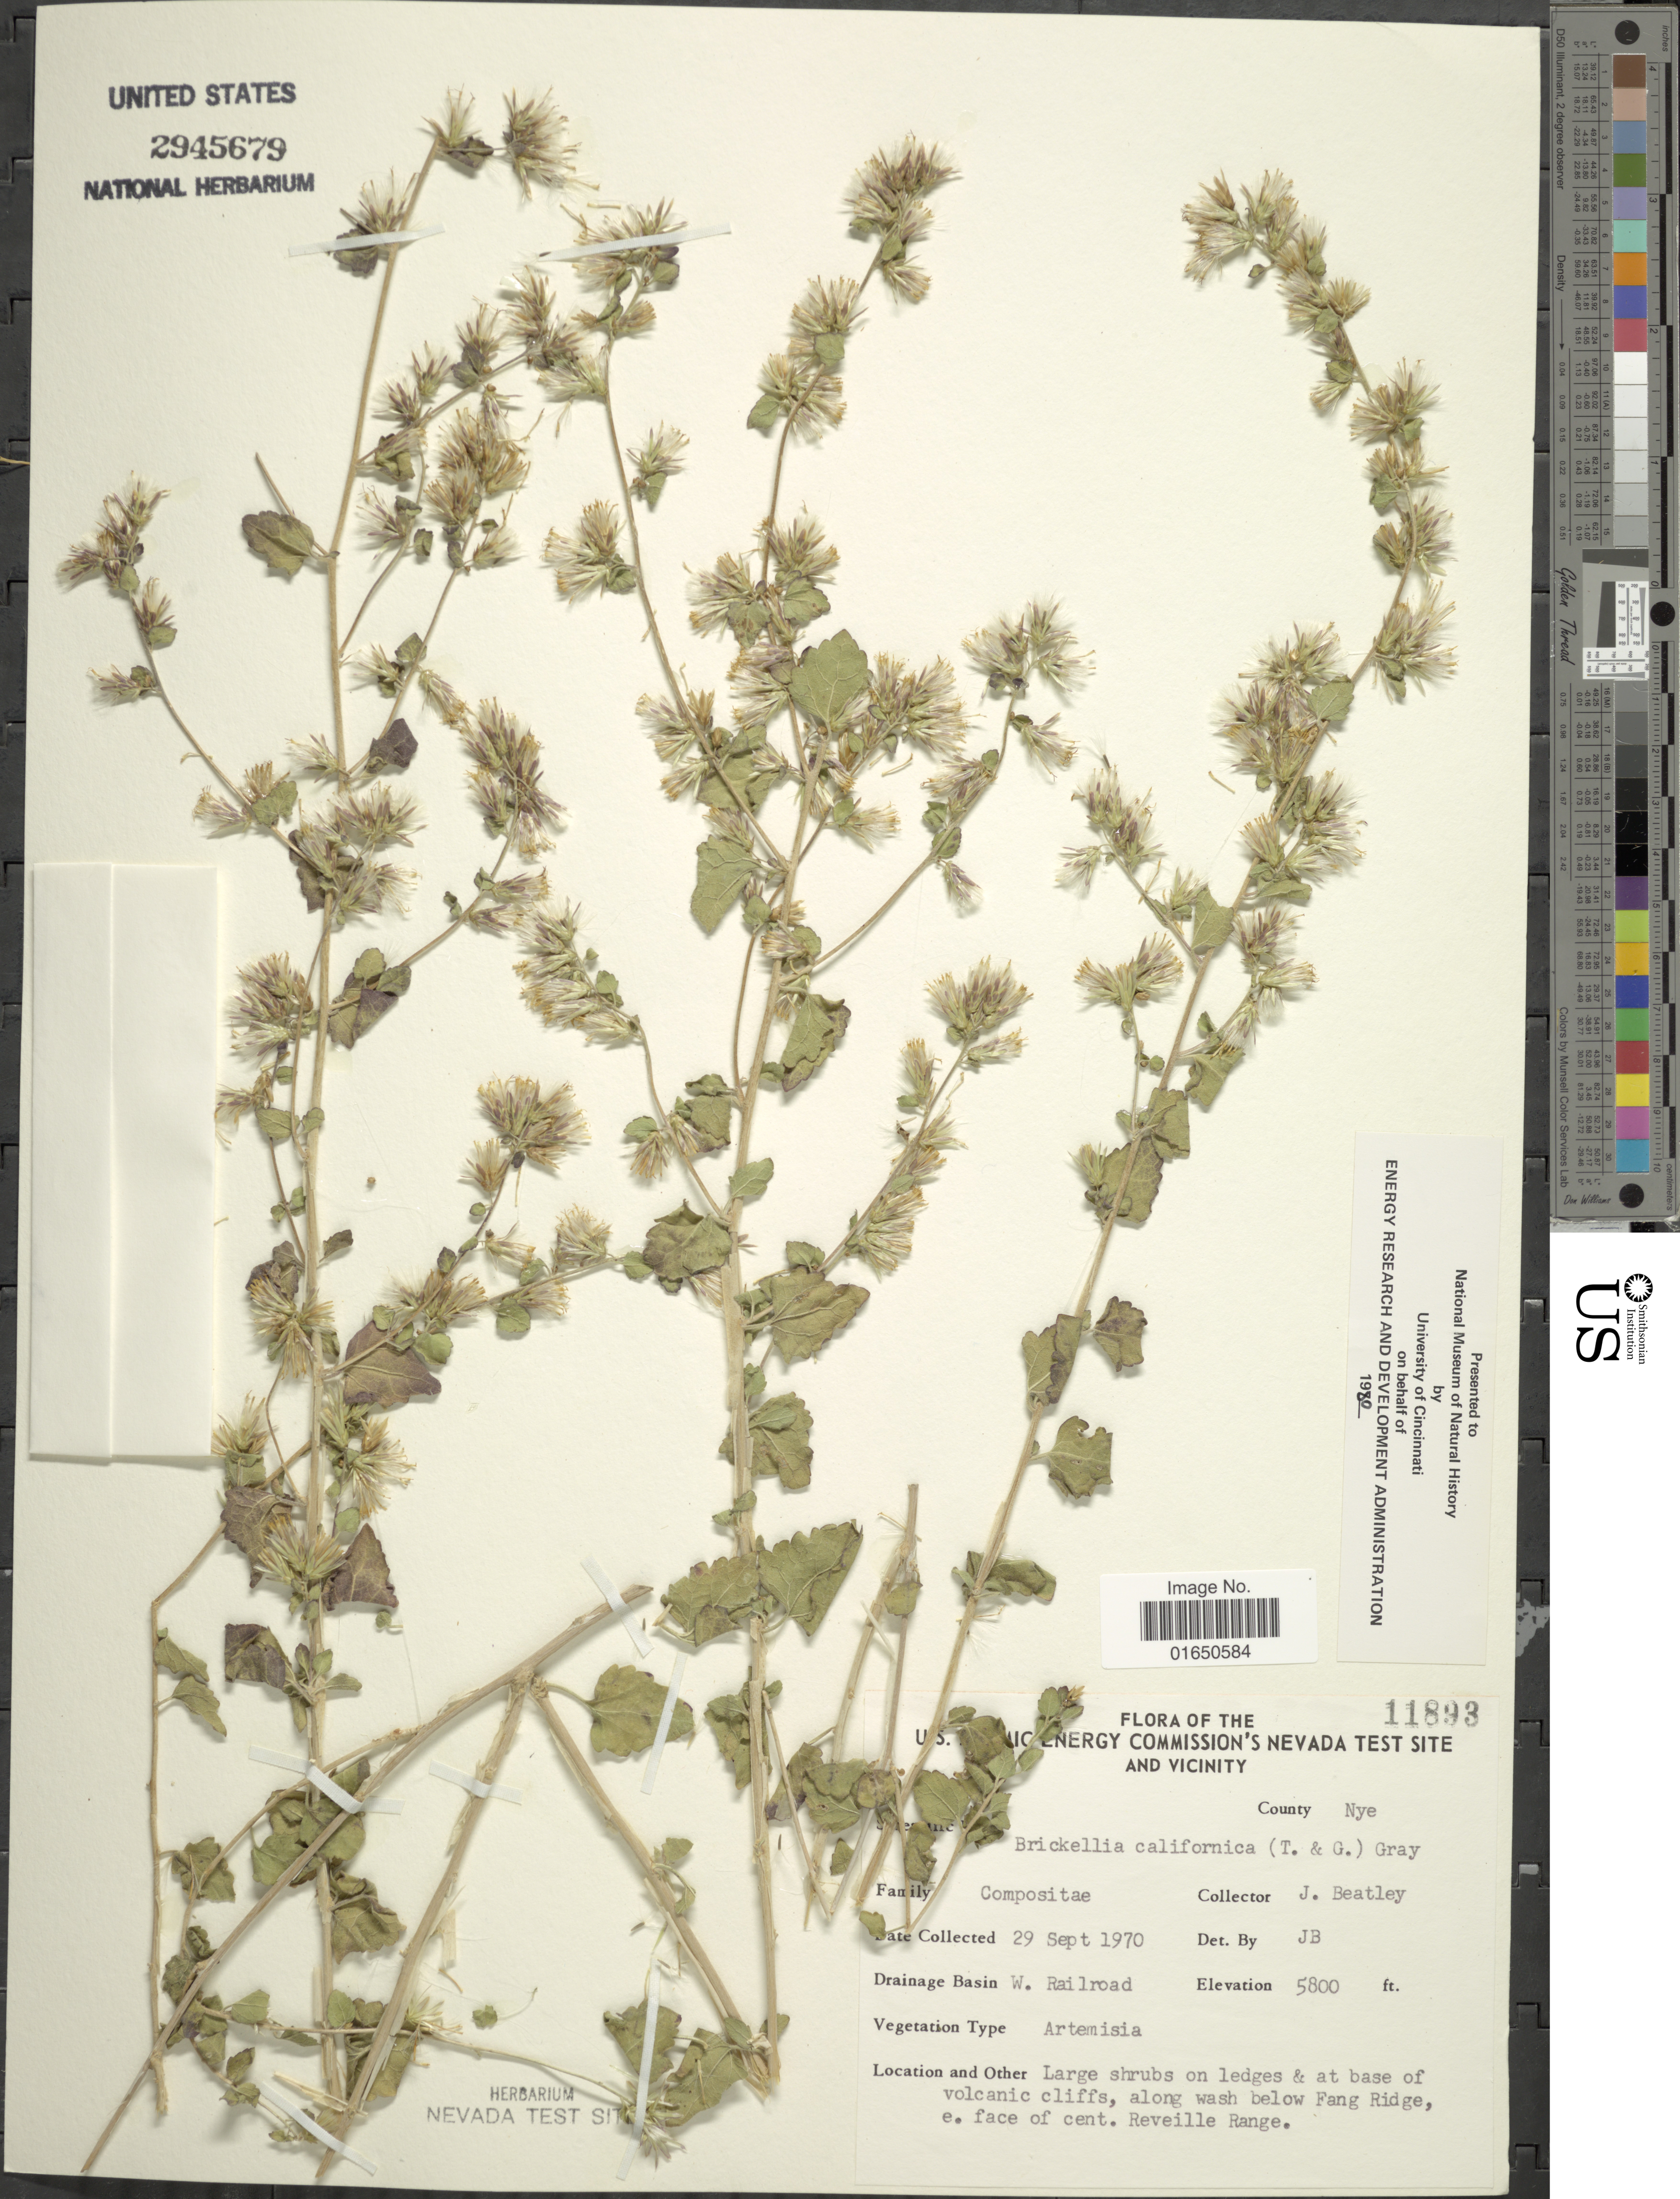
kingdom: Plantae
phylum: Tracheophyta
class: Magnoliopsida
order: Asterales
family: Asteraceae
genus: Brickellia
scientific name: Brickellia californica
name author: (Torr. & A. Gray) A. Gray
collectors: J. C. Beatley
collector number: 11893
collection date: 1970-09-29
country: United States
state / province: Nevada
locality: U. S. Atomic Energy Commission's Nevada's test site and vicinity. County Nye. Drainage Basin W. Railroad. along wash below Fang Ridge, e. face of cent. Reveille Range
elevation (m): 1768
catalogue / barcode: US 2945679